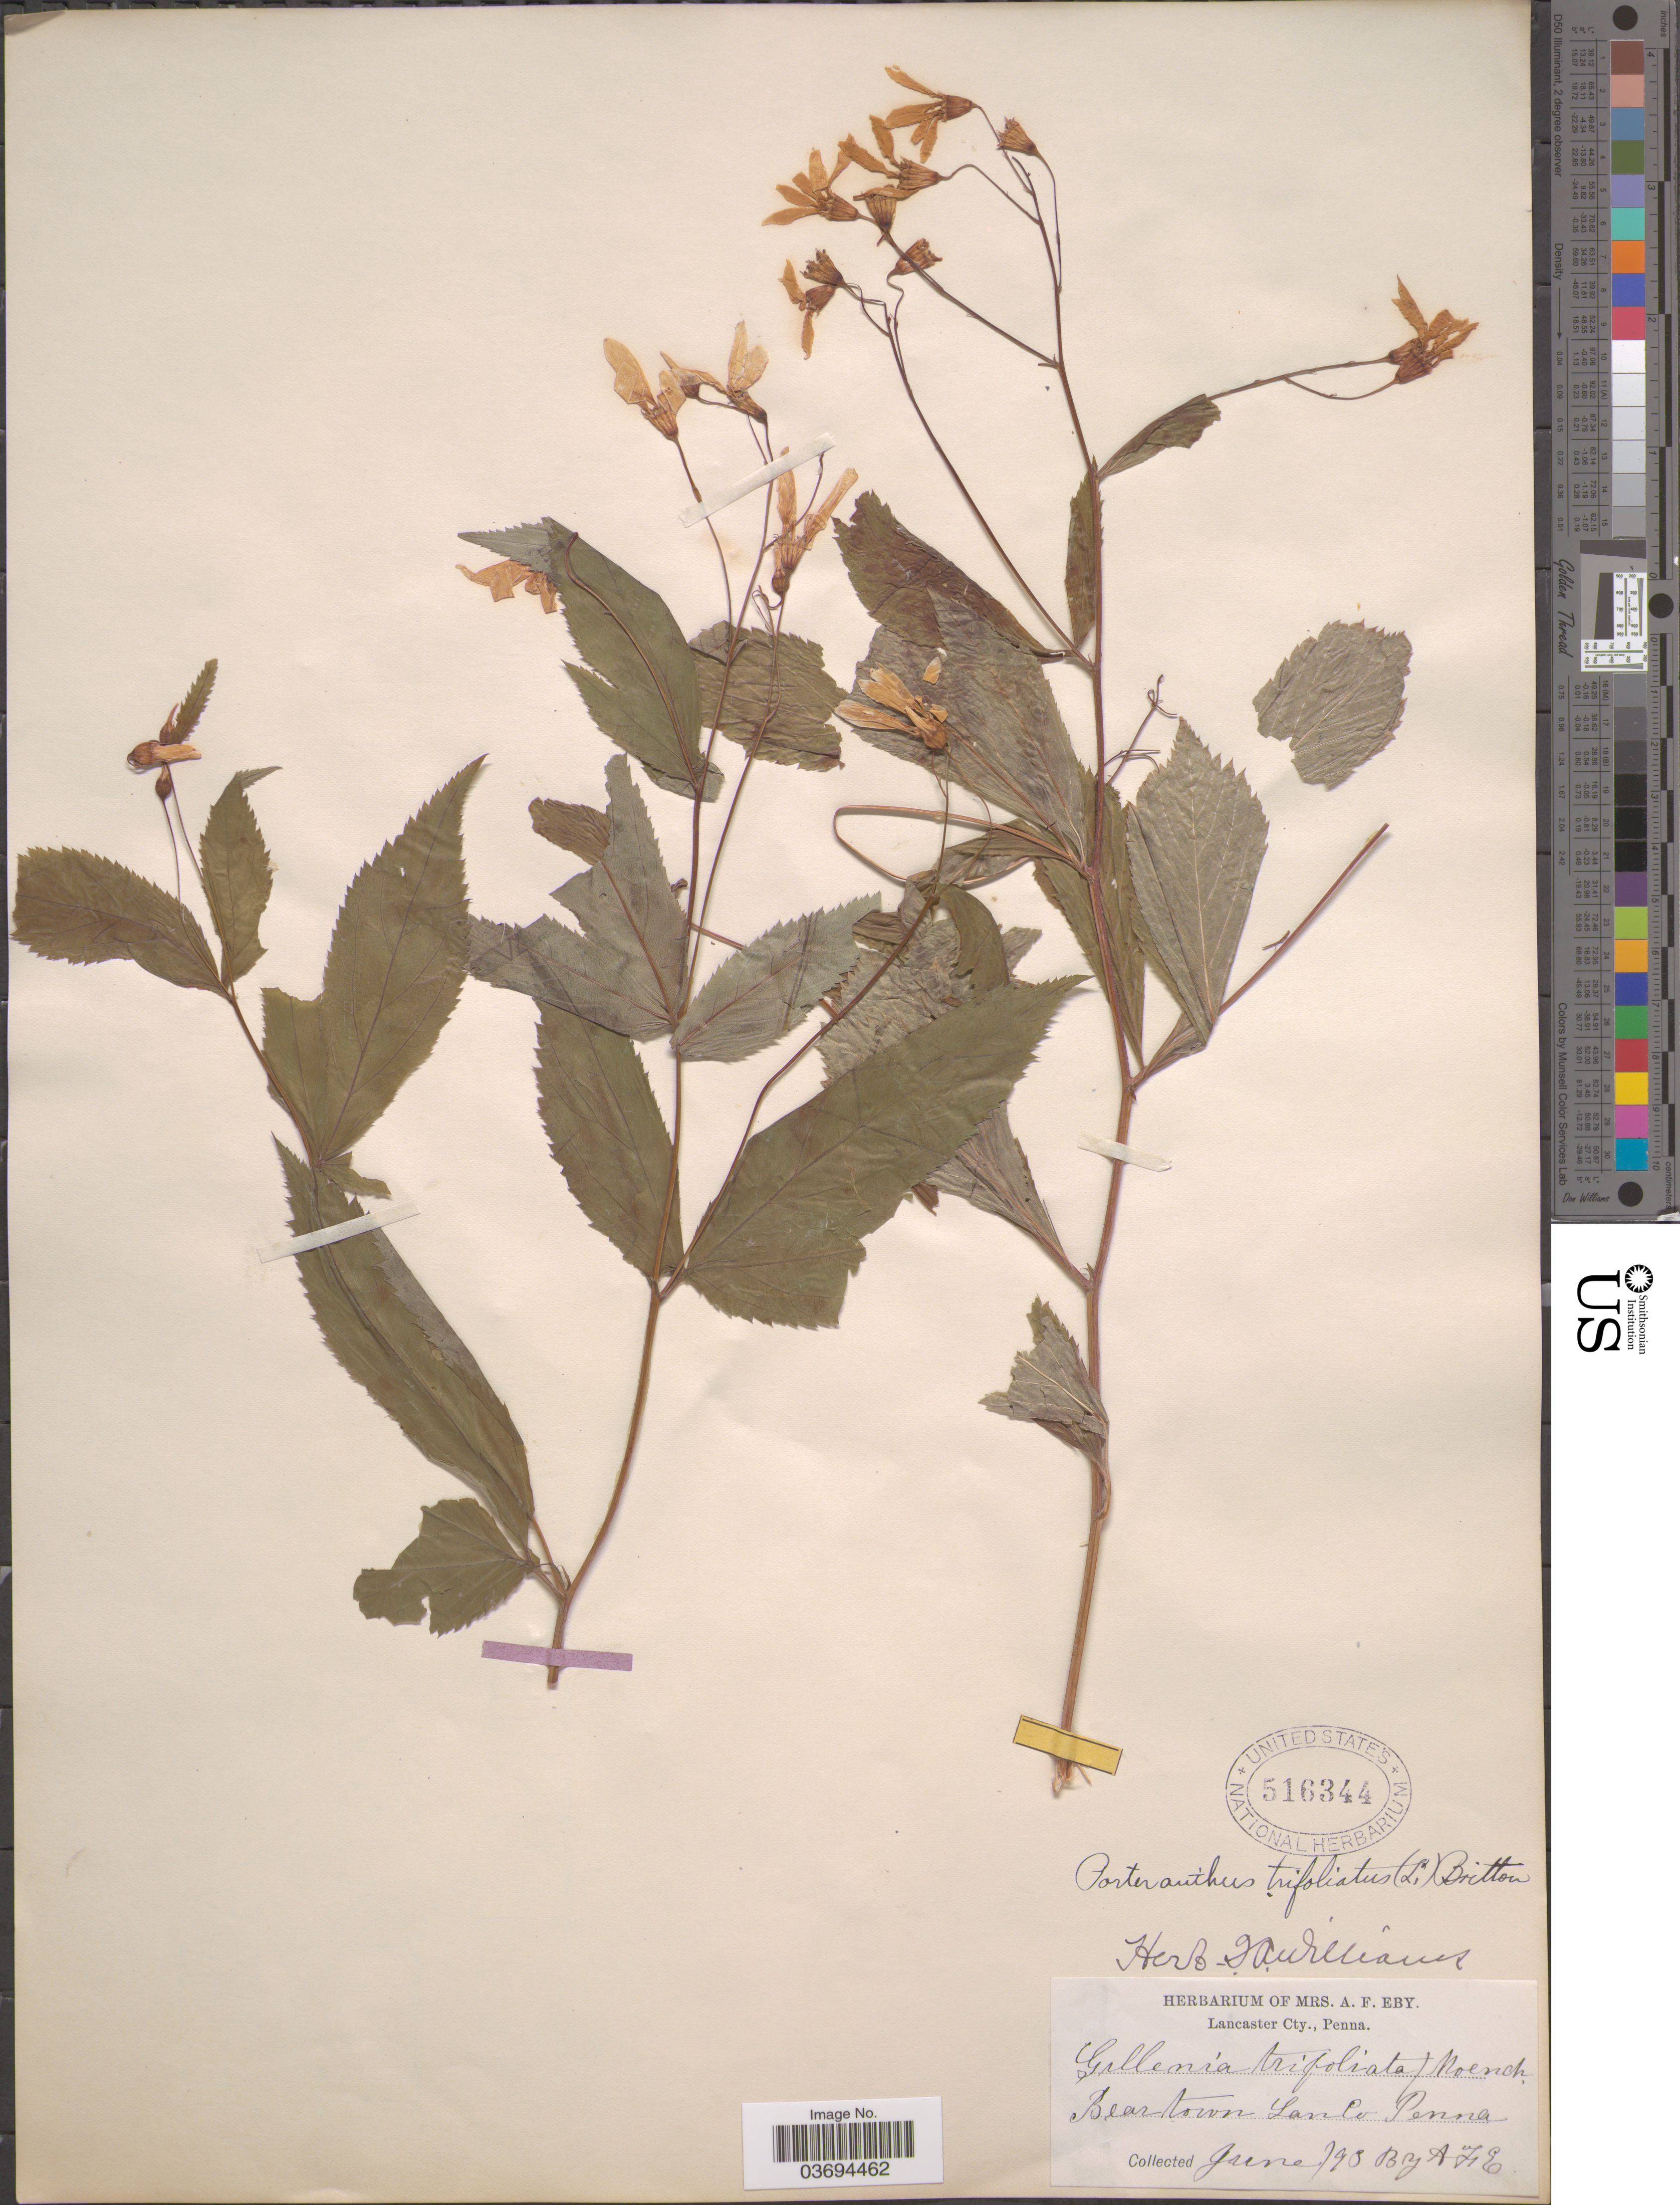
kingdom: Plantae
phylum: Tracheophyta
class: Magnoliopsida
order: Rosales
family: Rosaceae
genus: Gillenia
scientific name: Gillenia trifoliata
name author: (L.) Moench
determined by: Strong, Mark T., (BOT), Smithsonian Institution - National Museum of Natural History (UNITED STATES)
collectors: A. F. Eby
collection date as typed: Transcribed d/m/y: /6/93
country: United States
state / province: Pennsylvania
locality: Beartown. Lan Co.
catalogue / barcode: US 516344